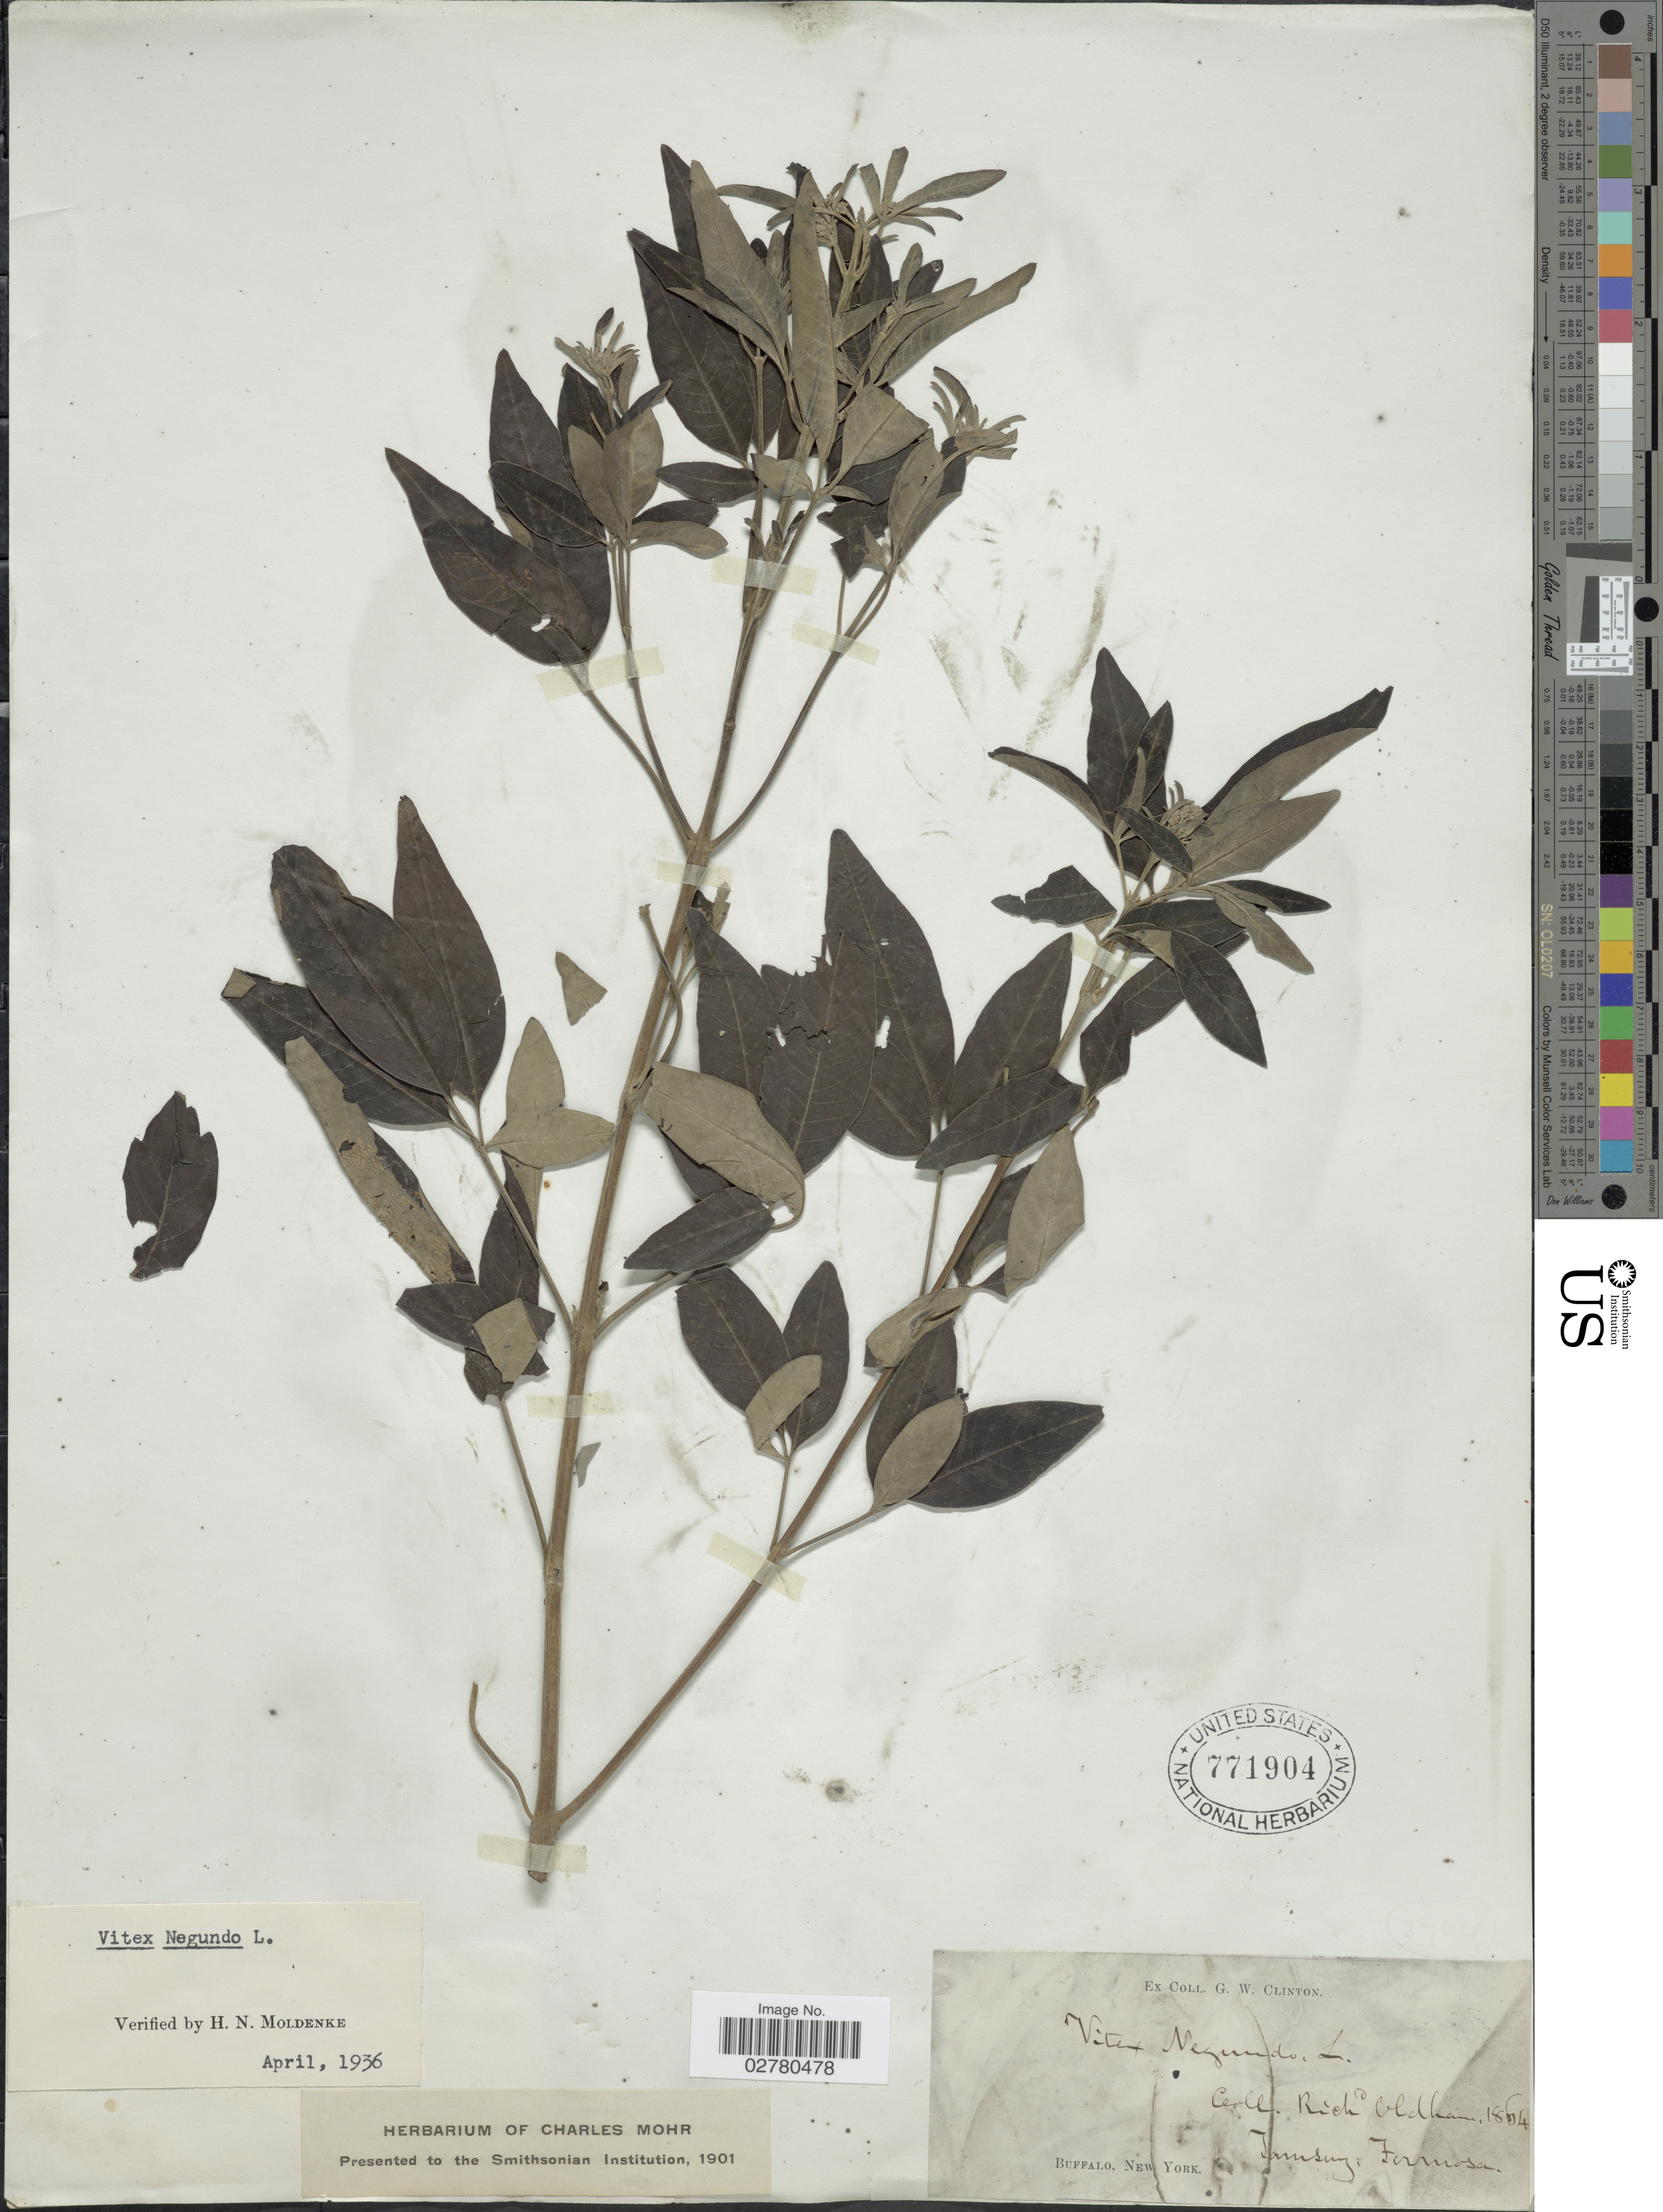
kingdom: Plantae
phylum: Tracheophyta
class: Magnoliopsida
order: Lamiales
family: Lamiaceae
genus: Vitex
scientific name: Vitex negundo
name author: L.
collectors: R. Oldham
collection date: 1864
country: Taiwan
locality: Tamsuy, Formosa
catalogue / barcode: US 771904